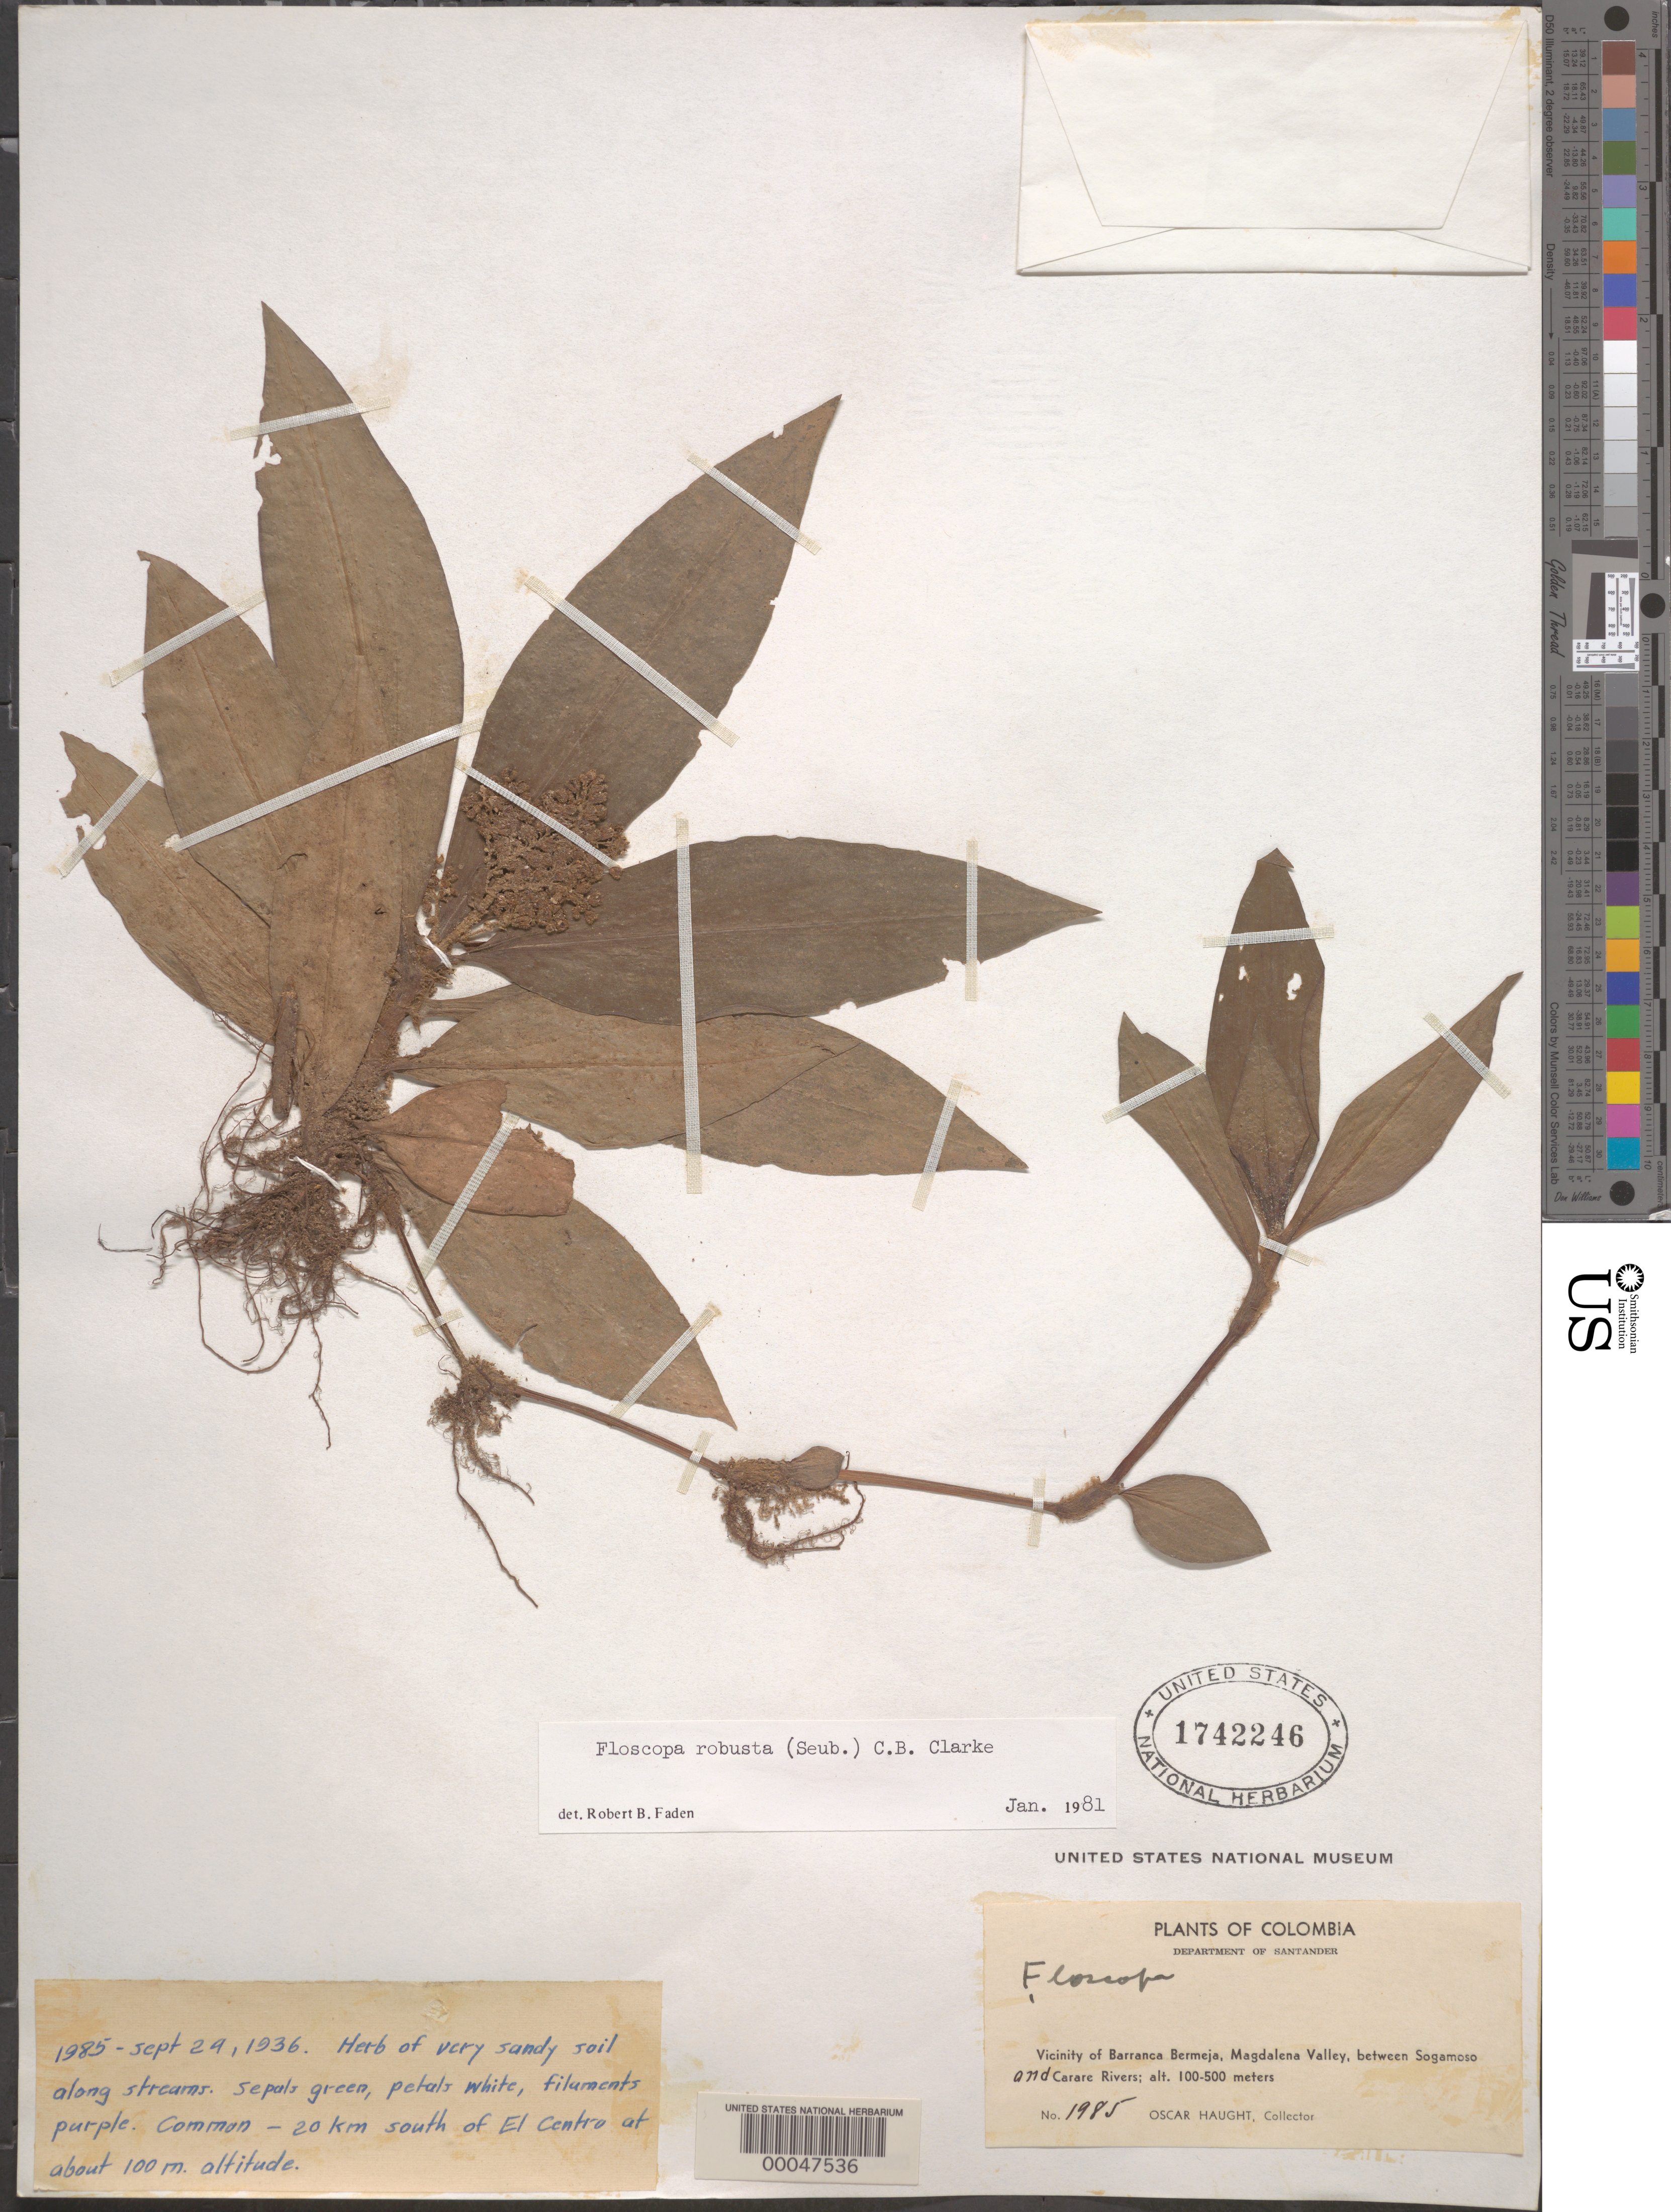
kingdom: Plantae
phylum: Tracheophyta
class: Liliopsida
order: Commelinales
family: Commelinaceae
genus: Floscopa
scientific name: Floscopa robusta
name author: (Seub.) C.B. Clarke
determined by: Faden, Robert B., (US), Smithsonian Institution - National Museum of Natural History (UNITED STATES)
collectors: O. L. Haught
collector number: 1985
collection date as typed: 24 Sep 1936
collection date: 1936-09-24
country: Colombia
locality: Barrancabermeja, Magdalena Valley, between Sogamoso and Carare Rivers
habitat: Sandy soil; stream bank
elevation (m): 100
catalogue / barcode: US 1742246